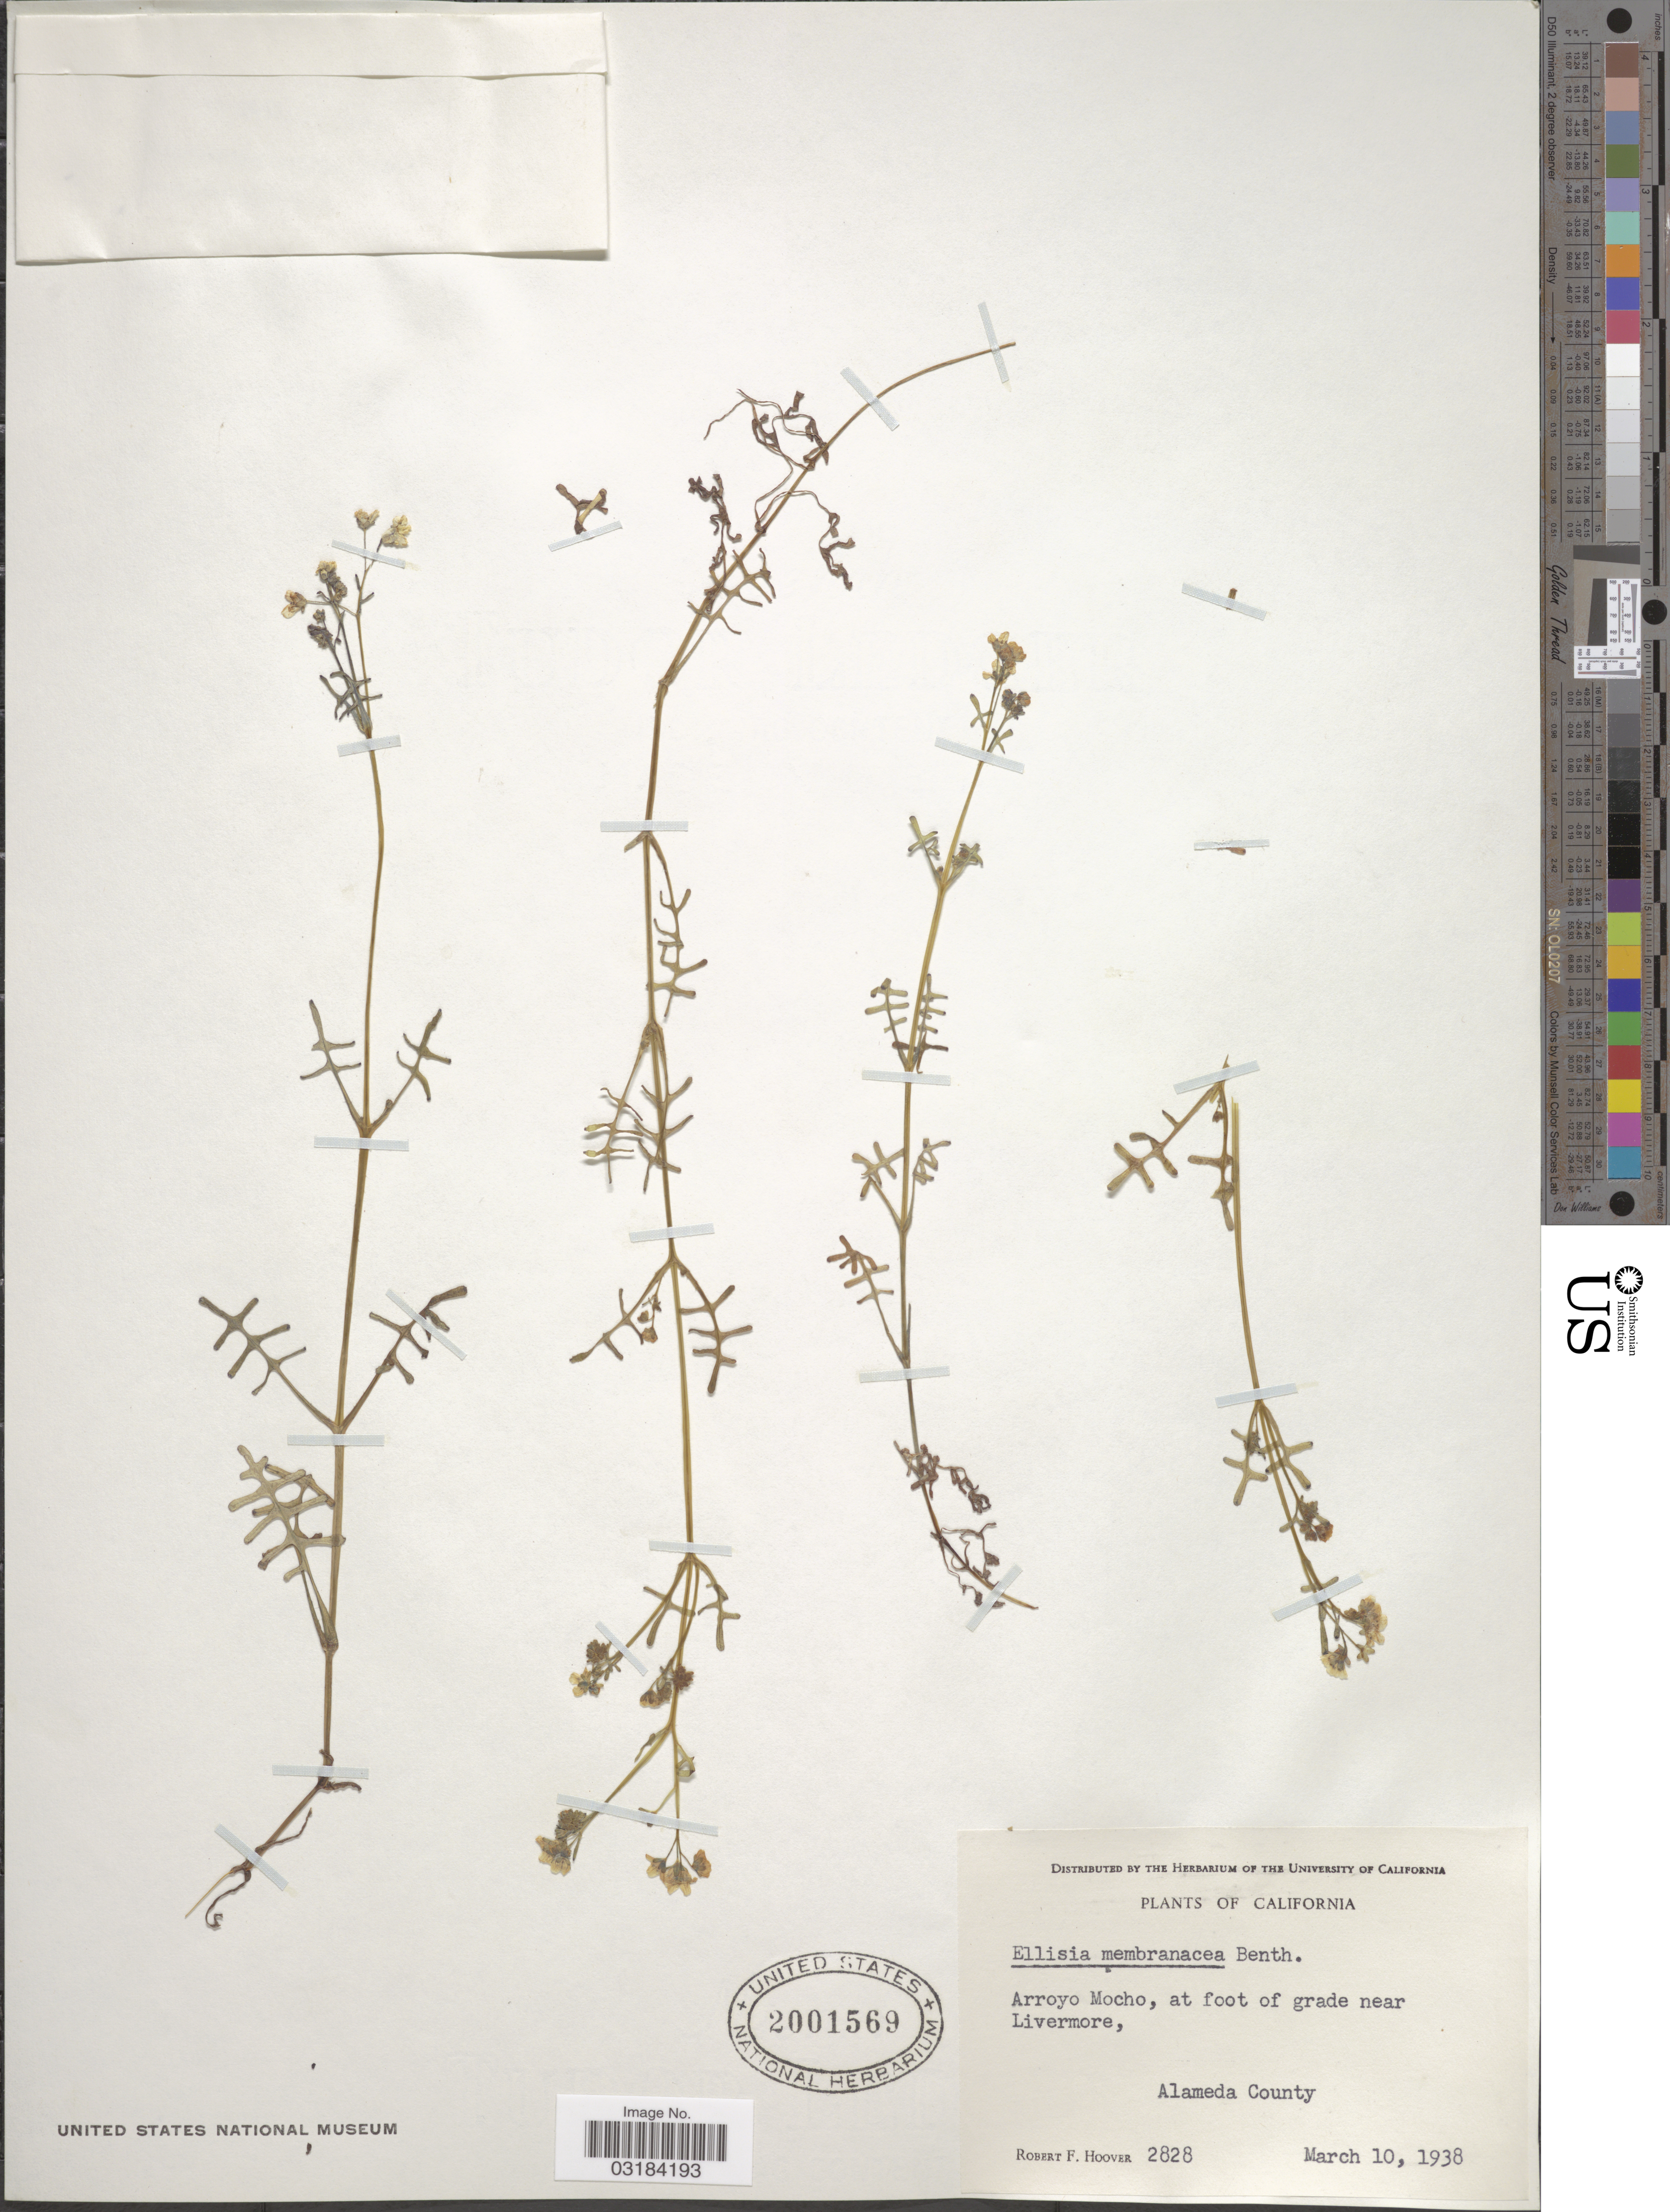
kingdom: Plantae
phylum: Tracheophyta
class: Magnoliopsida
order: Boraginales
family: Hydrophyllaceae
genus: Pholistoma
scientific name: Pholistoma membranaceum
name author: (Benth.) Constance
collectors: R. F. Hoover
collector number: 2828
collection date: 1938-03-10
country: United States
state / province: California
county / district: Alameda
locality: Arroyo Mocho, at foot of grade near Livermore, Alameda County.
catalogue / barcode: US 2001569